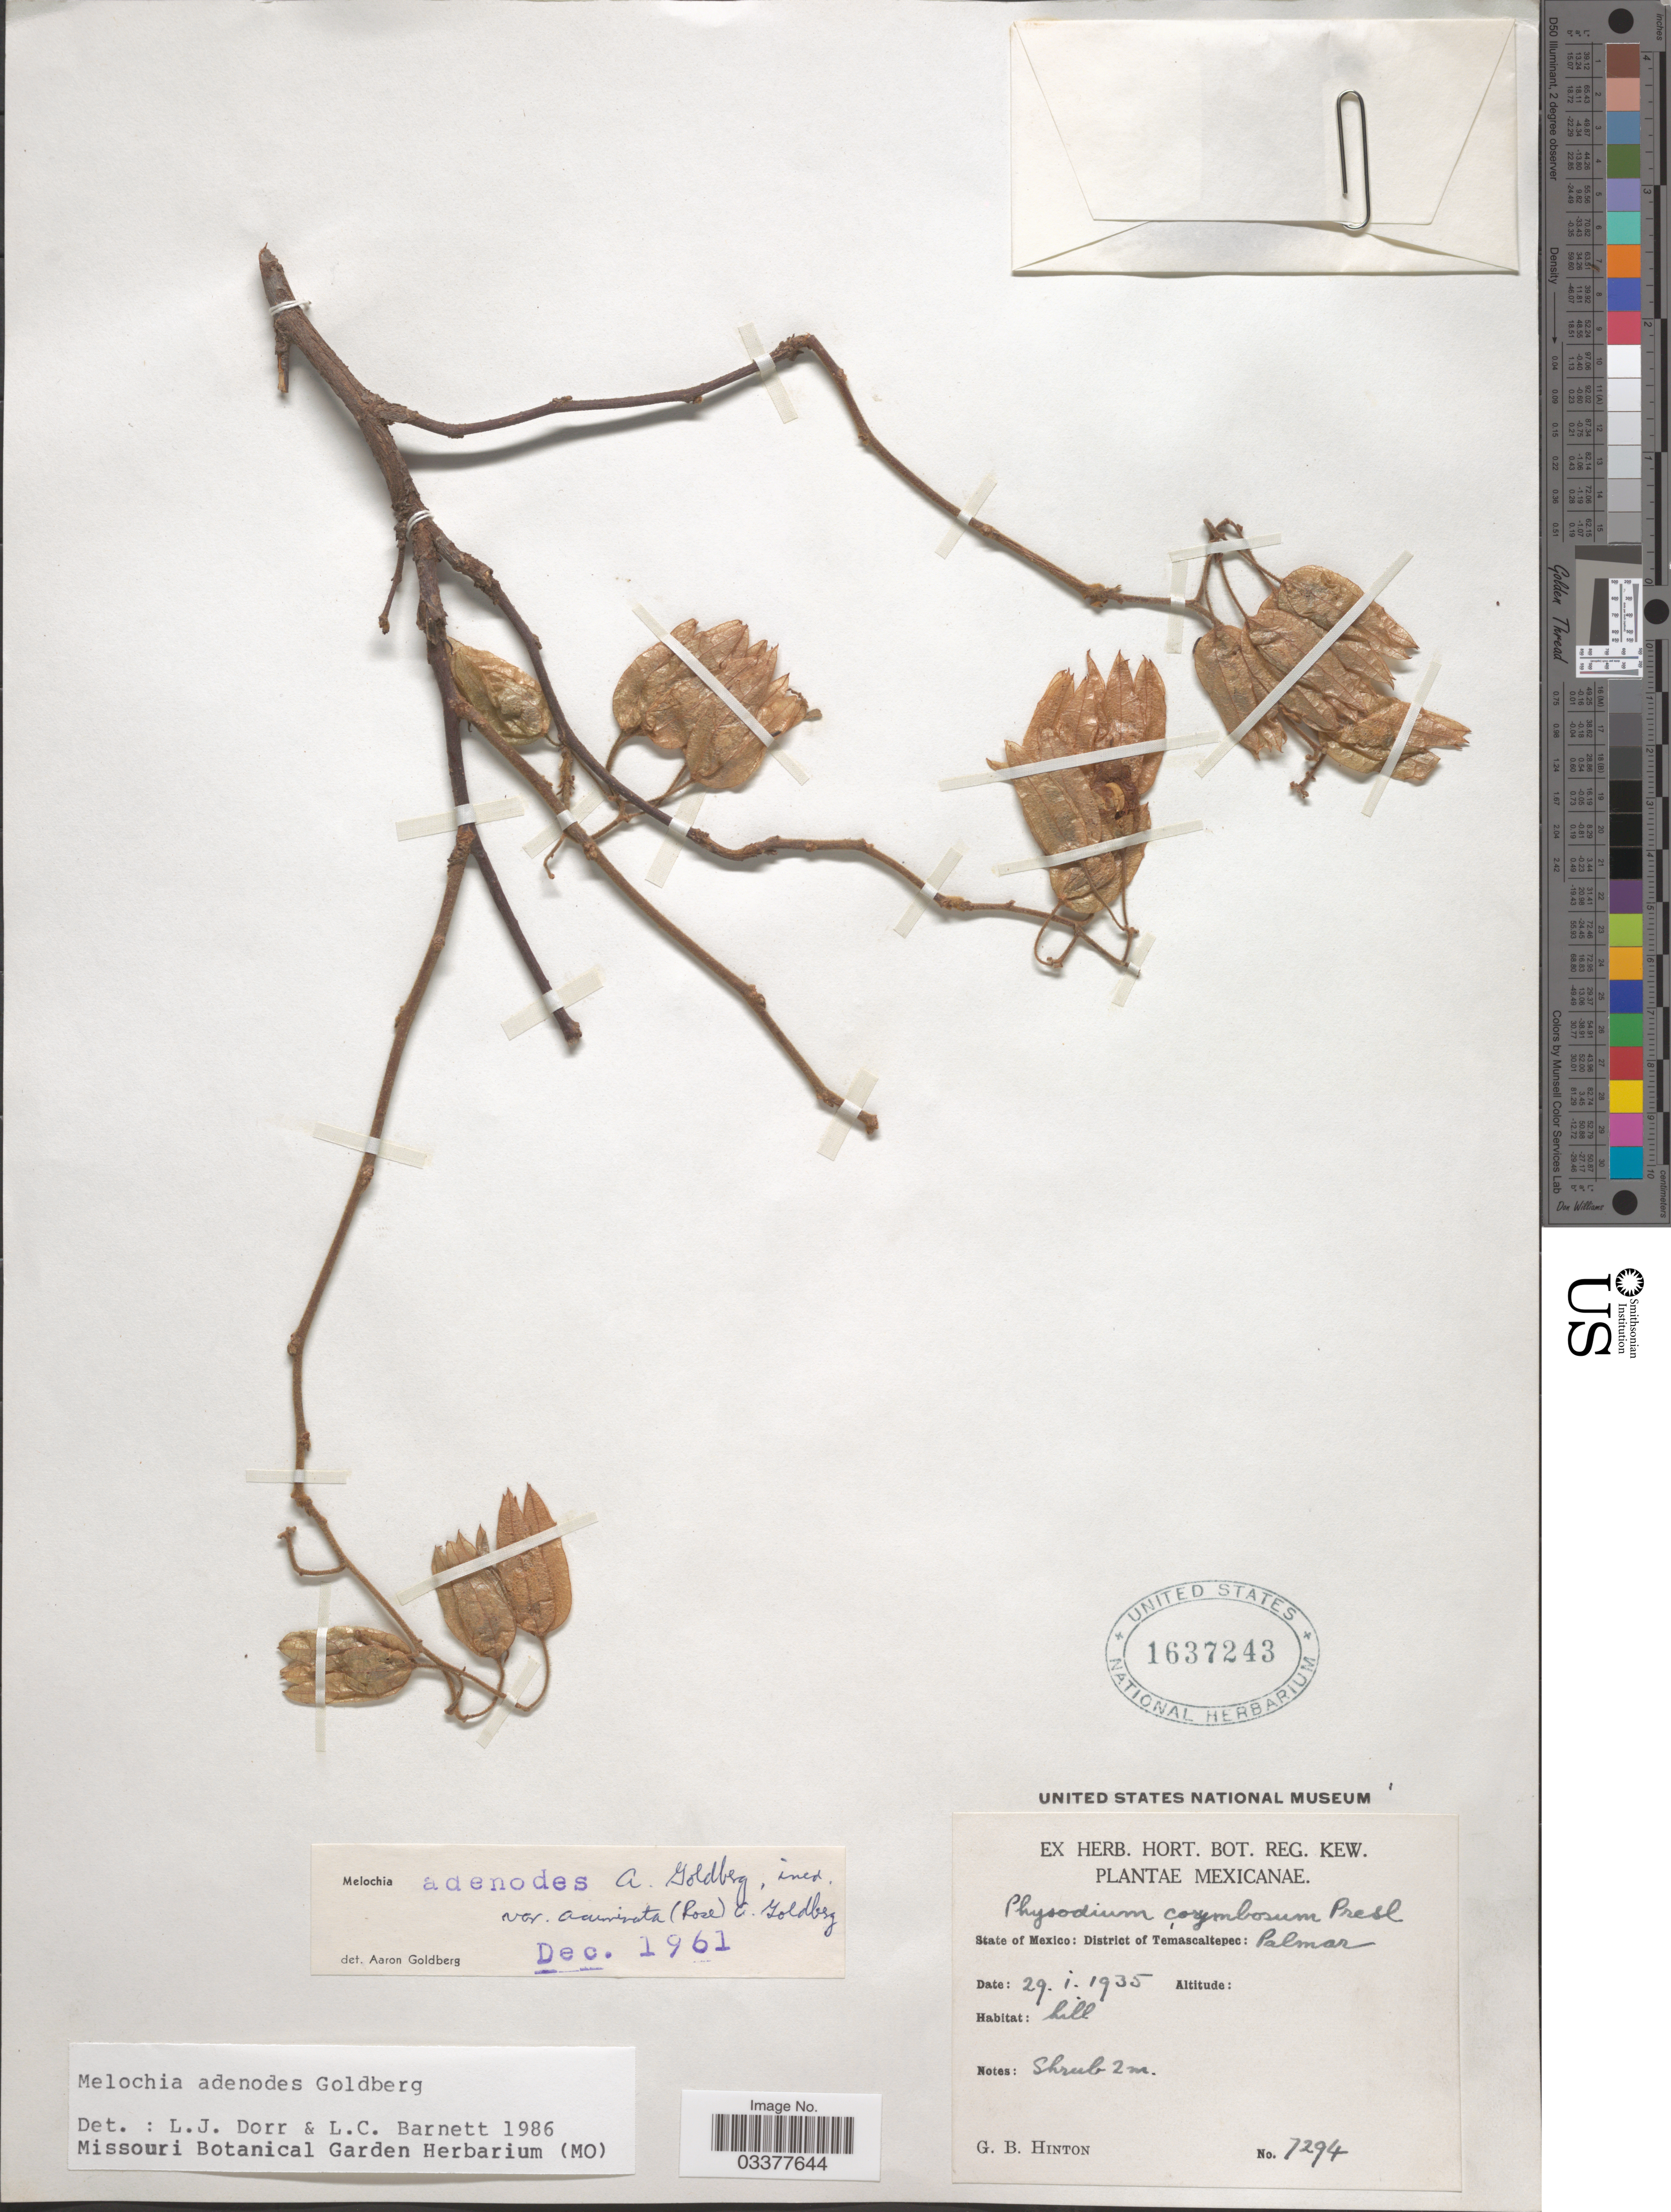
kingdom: Plantae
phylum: Tracheophyta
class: Magnoliopsida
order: Malvales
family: Malvaceae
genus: Melochia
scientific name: Melochia adenodes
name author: Goldberg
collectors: G. B. Hinton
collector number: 7294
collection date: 1935-01-29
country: Mexico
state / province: México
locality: District of Temascaltepec: Palmar.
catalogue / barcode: US 1637243